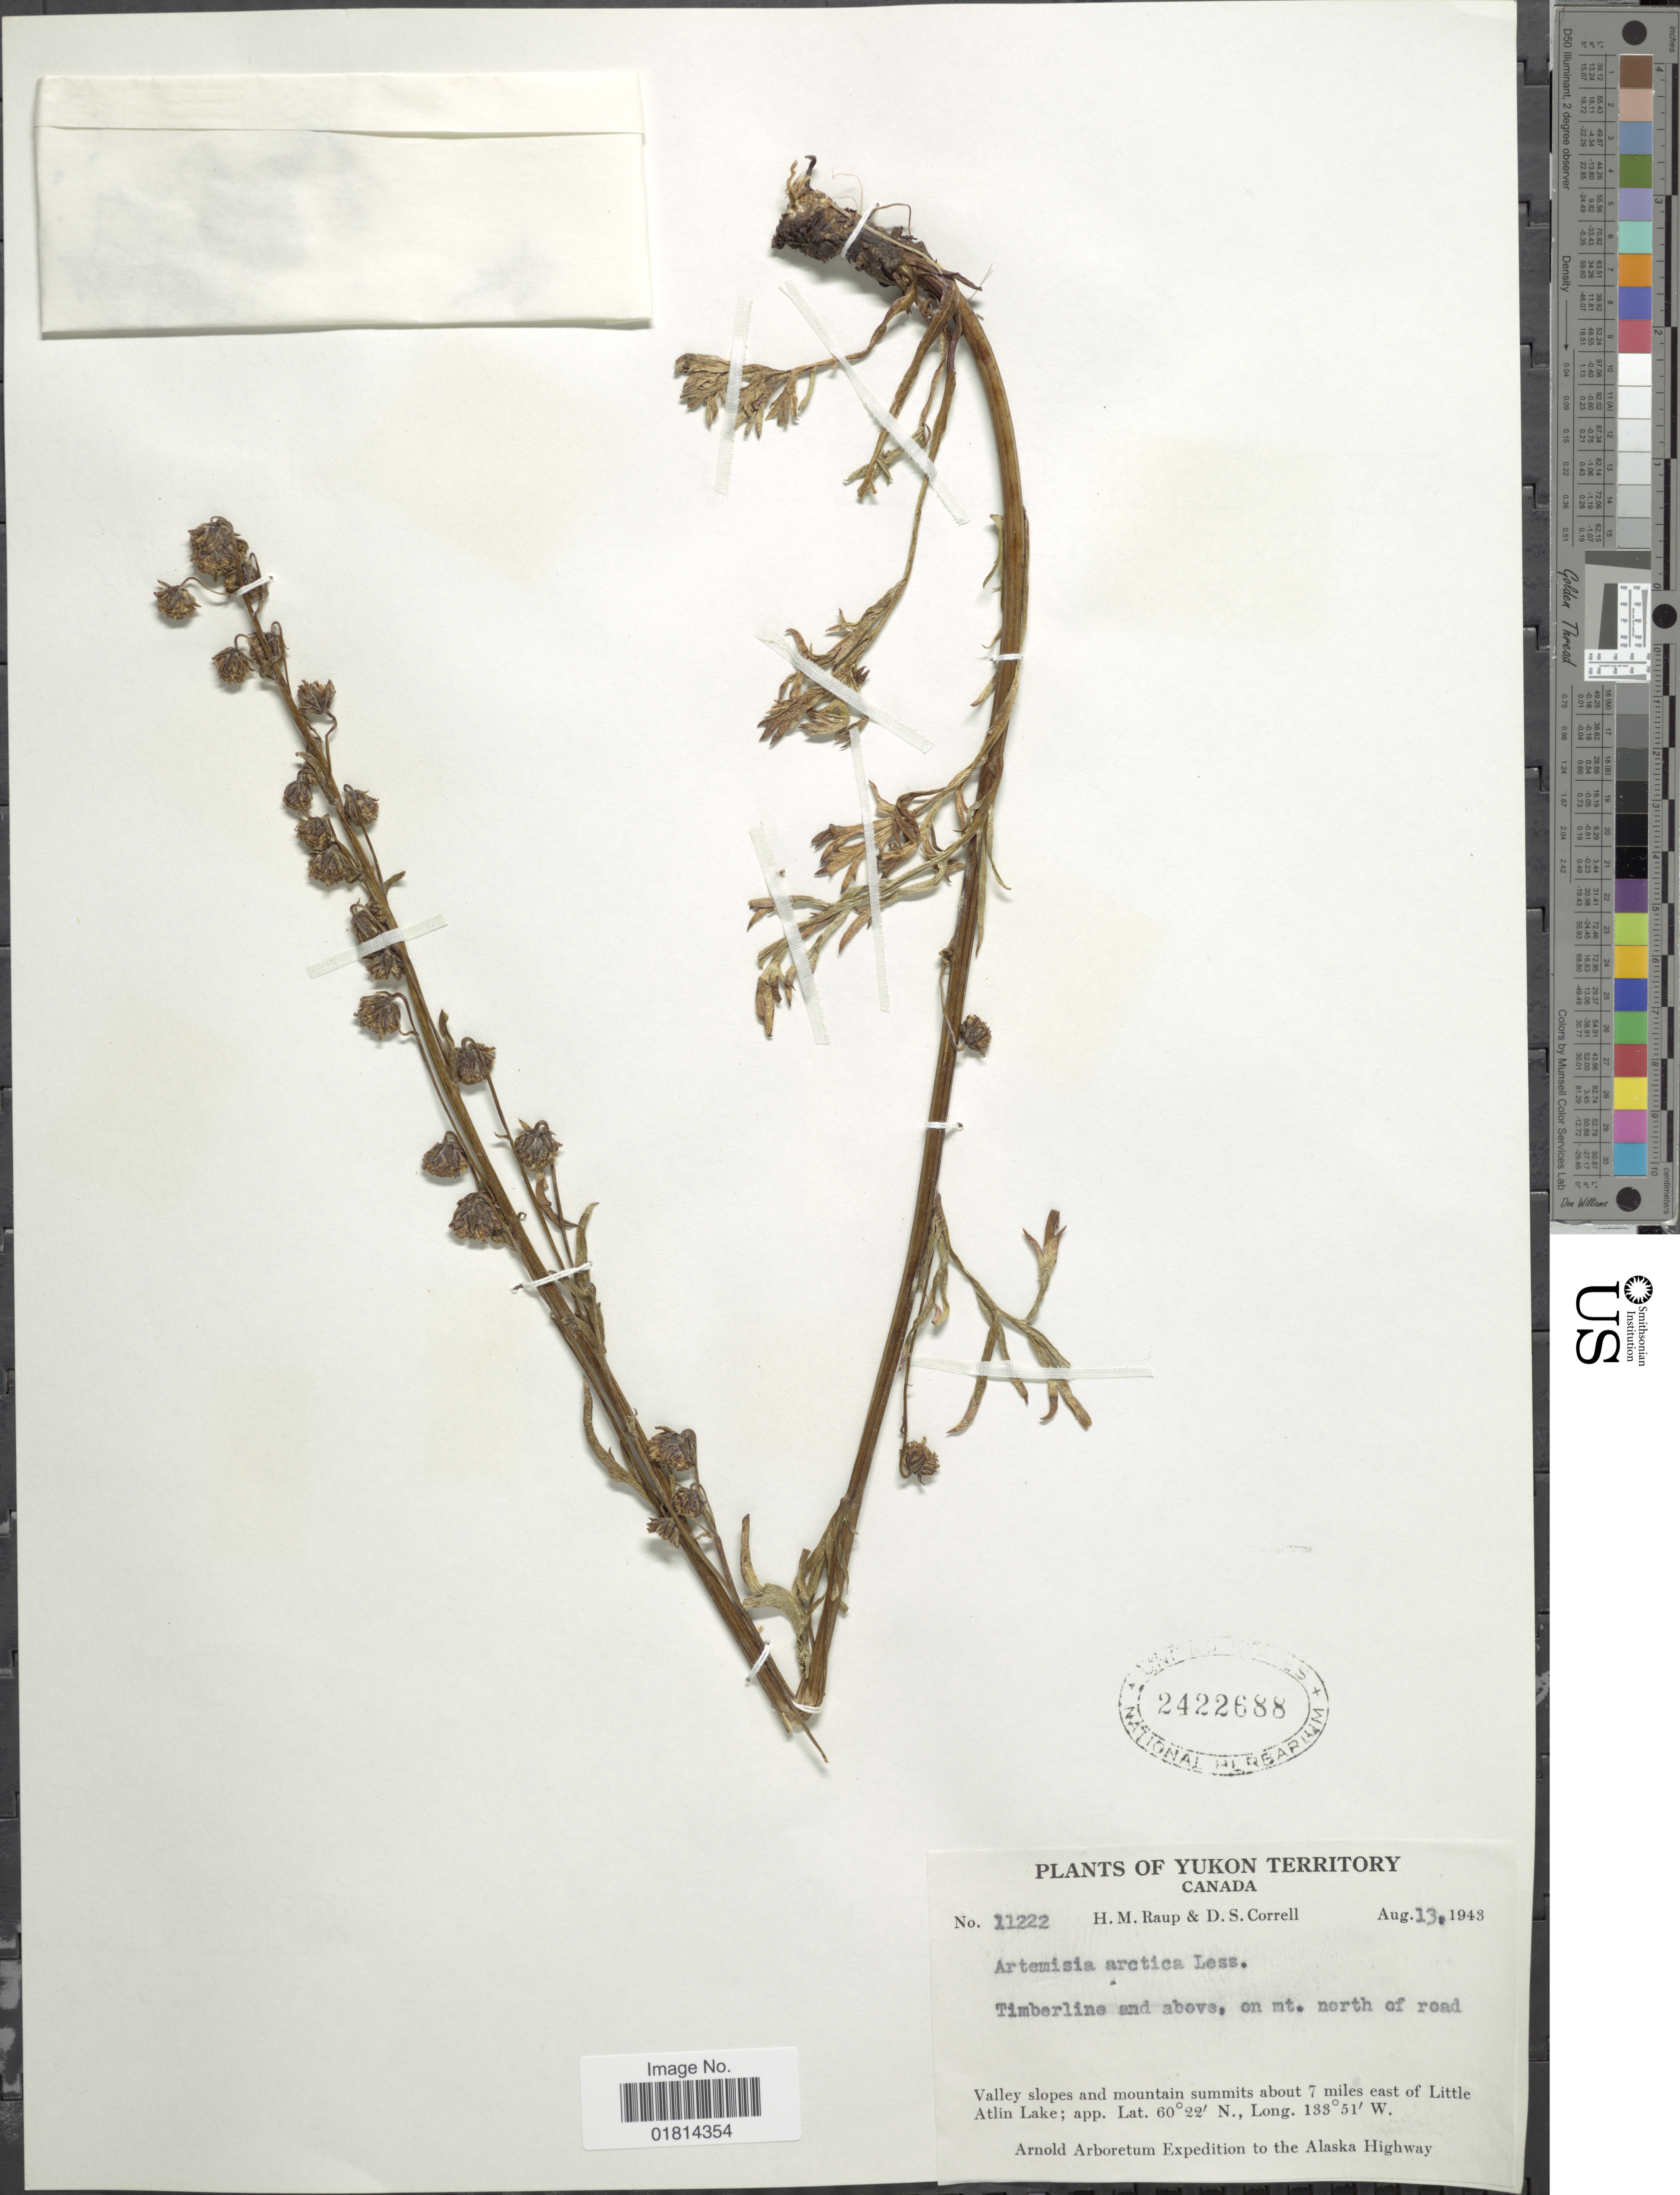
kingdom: Plantae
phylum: Tracheophyta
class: Magnoliopsida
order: Asterales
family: Asteraceae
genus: Artemisia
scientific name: Artemisia arctica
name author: Less.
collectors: H. Raup & D. S. Correll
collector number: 11222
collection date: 1943-08-13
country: Canada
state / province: Yukon Territory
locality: Timberline and above, on mt. north of road. Valley slopes and mountain about 7 miles east of Little Atlin Lake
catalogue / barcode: US 2422688